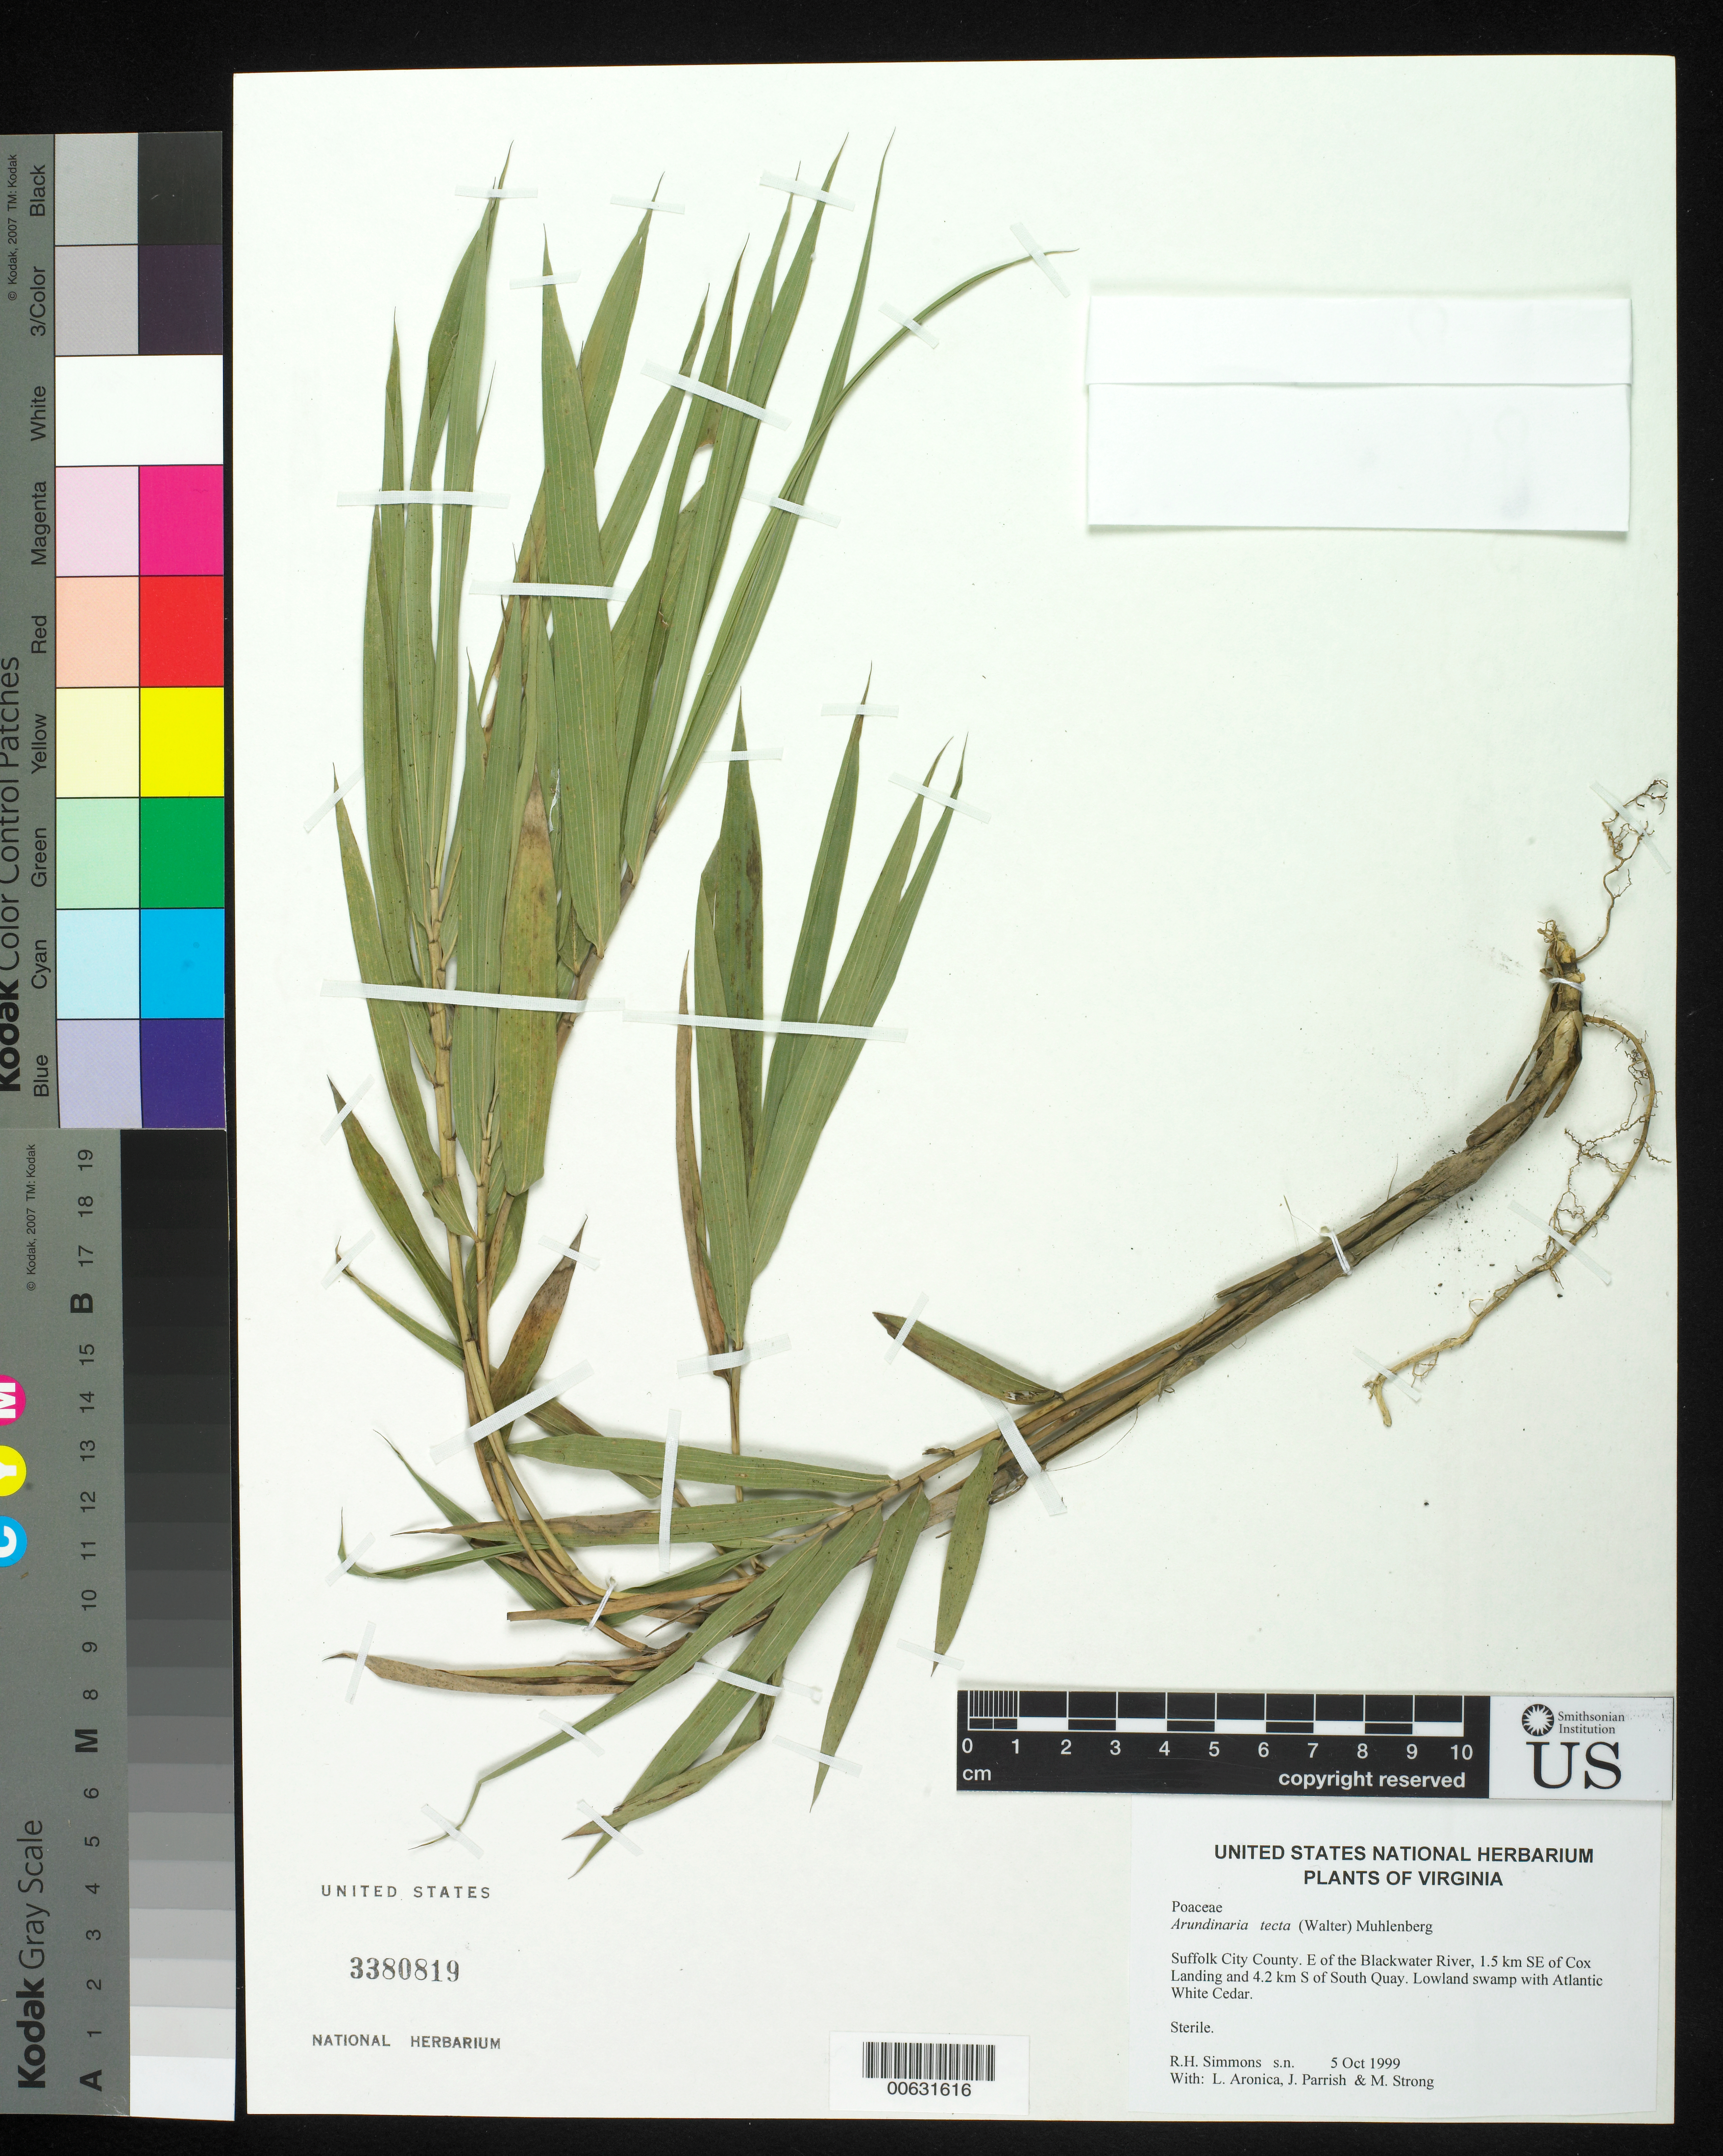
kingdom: Plantae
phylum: Tracheophyta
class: Liliopsida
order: Poales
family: Poaceae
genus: Arundinaria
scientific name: Arundinaria tecta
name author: (Walter) Muhl.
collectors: R. H. Simmons, L. Aronica, J. Parrish & M. T. Strong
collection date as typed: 05 Oct 1999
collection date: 1999-10-05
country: United States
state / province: Virginia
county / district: City of Suffolk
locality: E of blackwater river, se of cox landing, s of south quay.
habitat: Lowland swamp with atlantic white cedar.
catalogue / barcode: US 3380819